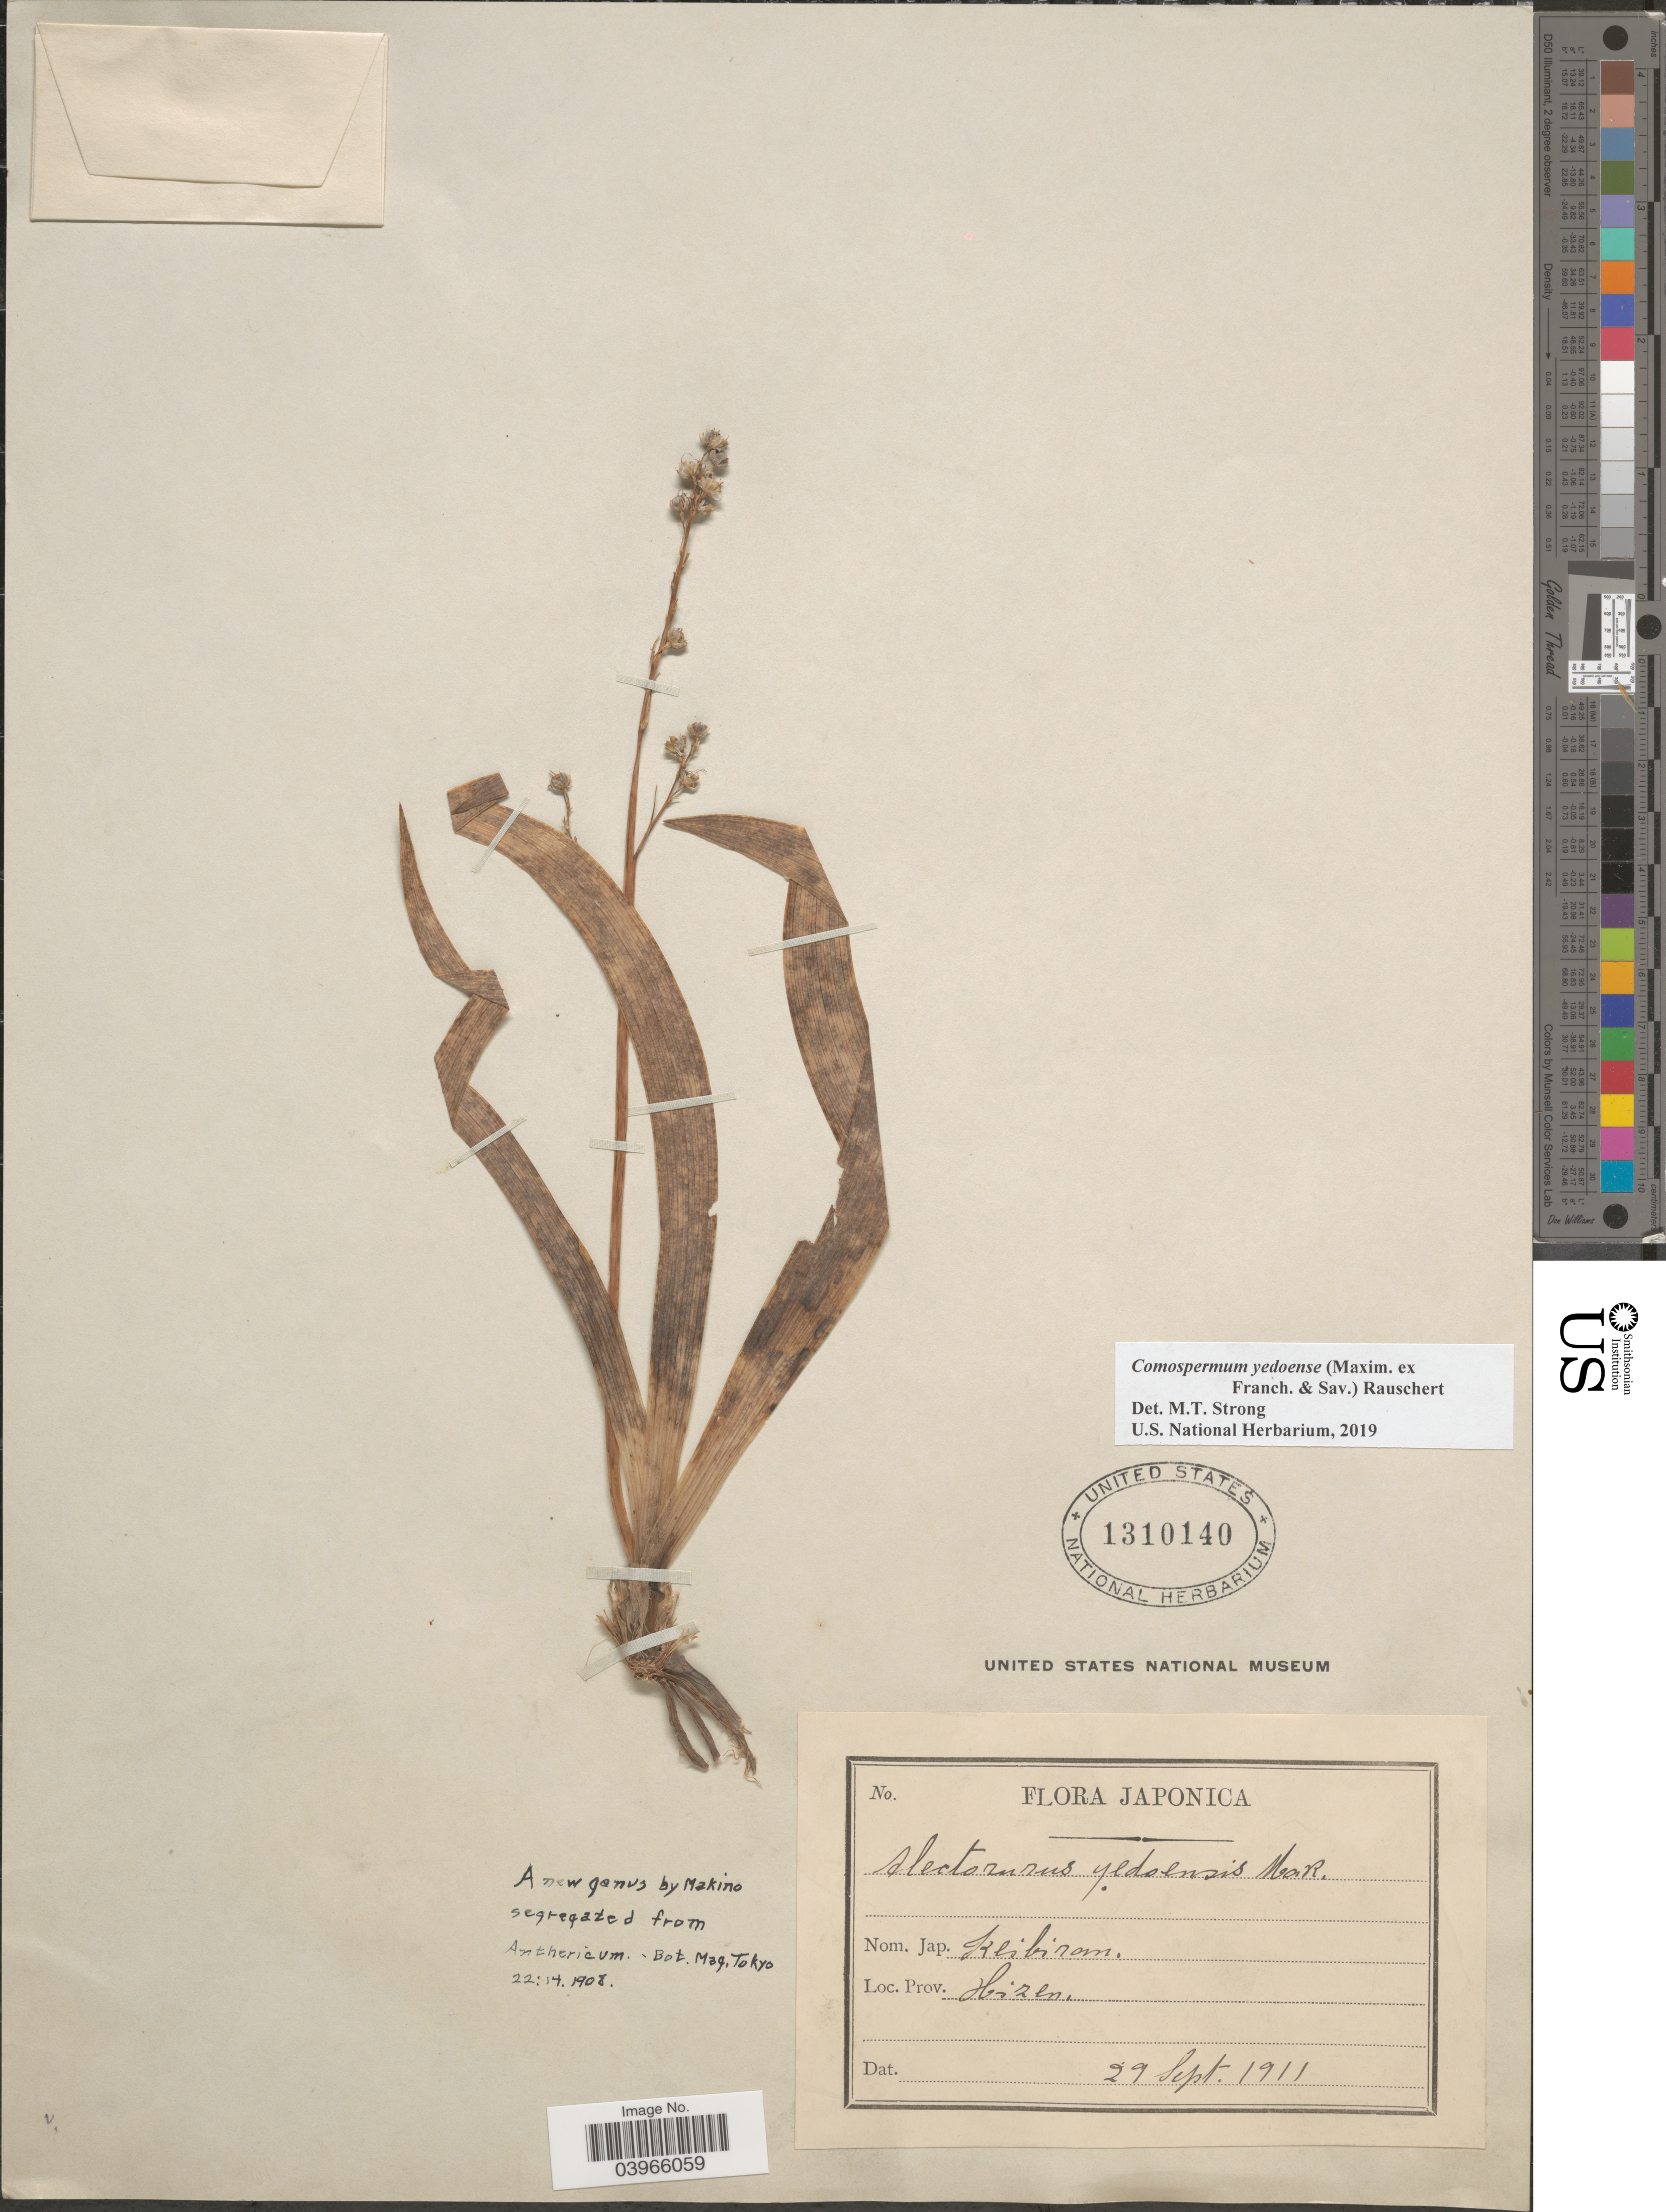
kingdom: Plantae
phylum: Tracheophyta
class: Liliopsida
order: Asparagales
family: Asparagaceae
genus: Brimeura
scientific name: Brimeura yedoense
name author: (Maxim. ex Franch. & Sav.) Rauschert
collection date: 1911-09-29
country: Japan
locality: Prov. Hizen.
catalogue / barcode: US 1310140